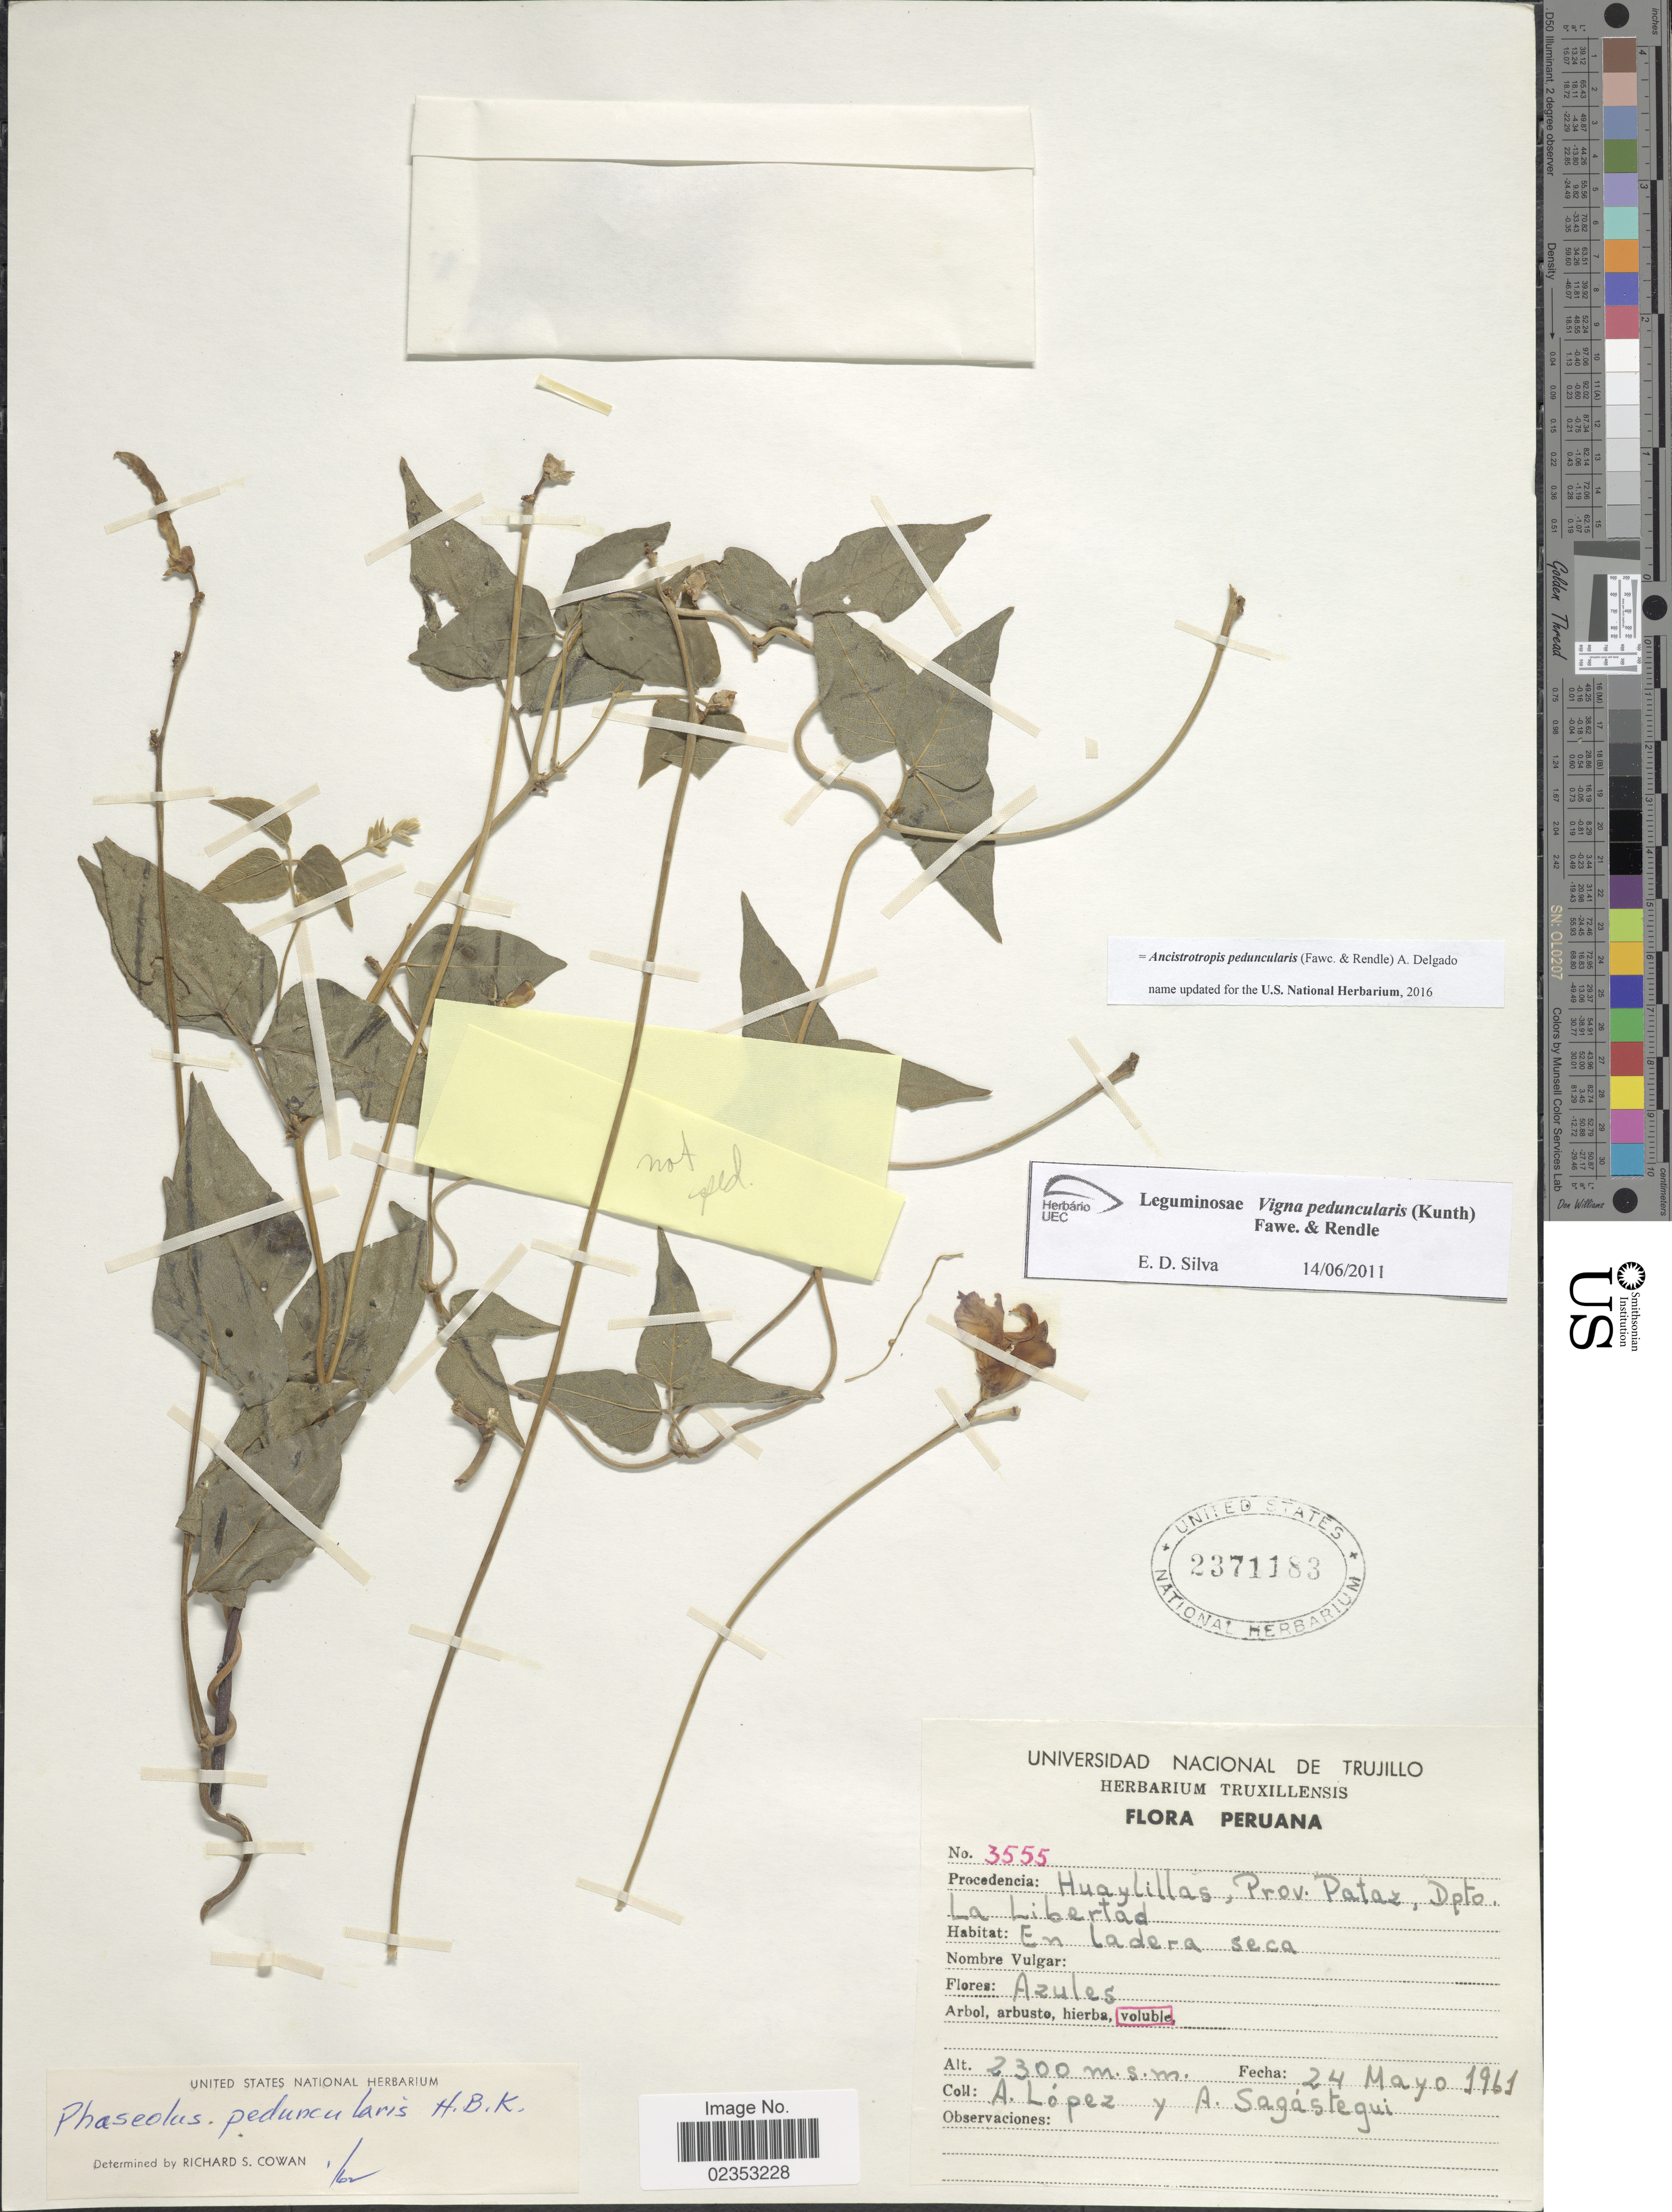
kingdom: Plantae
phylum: Tracheophyta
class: Magnoliopsida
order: Fabales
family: Fabaceae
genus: Ancistrotropis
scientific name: Ancistrotropis peduncularis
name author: (Fawc. & Rendle) A. Delgado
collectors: A. López & A. Sagastegui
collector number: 3555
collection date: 1961-05-24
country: Peru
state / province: La Libertad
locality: Huaylillas, Prov. Pataz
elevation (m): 2300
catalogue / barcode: US 2371183